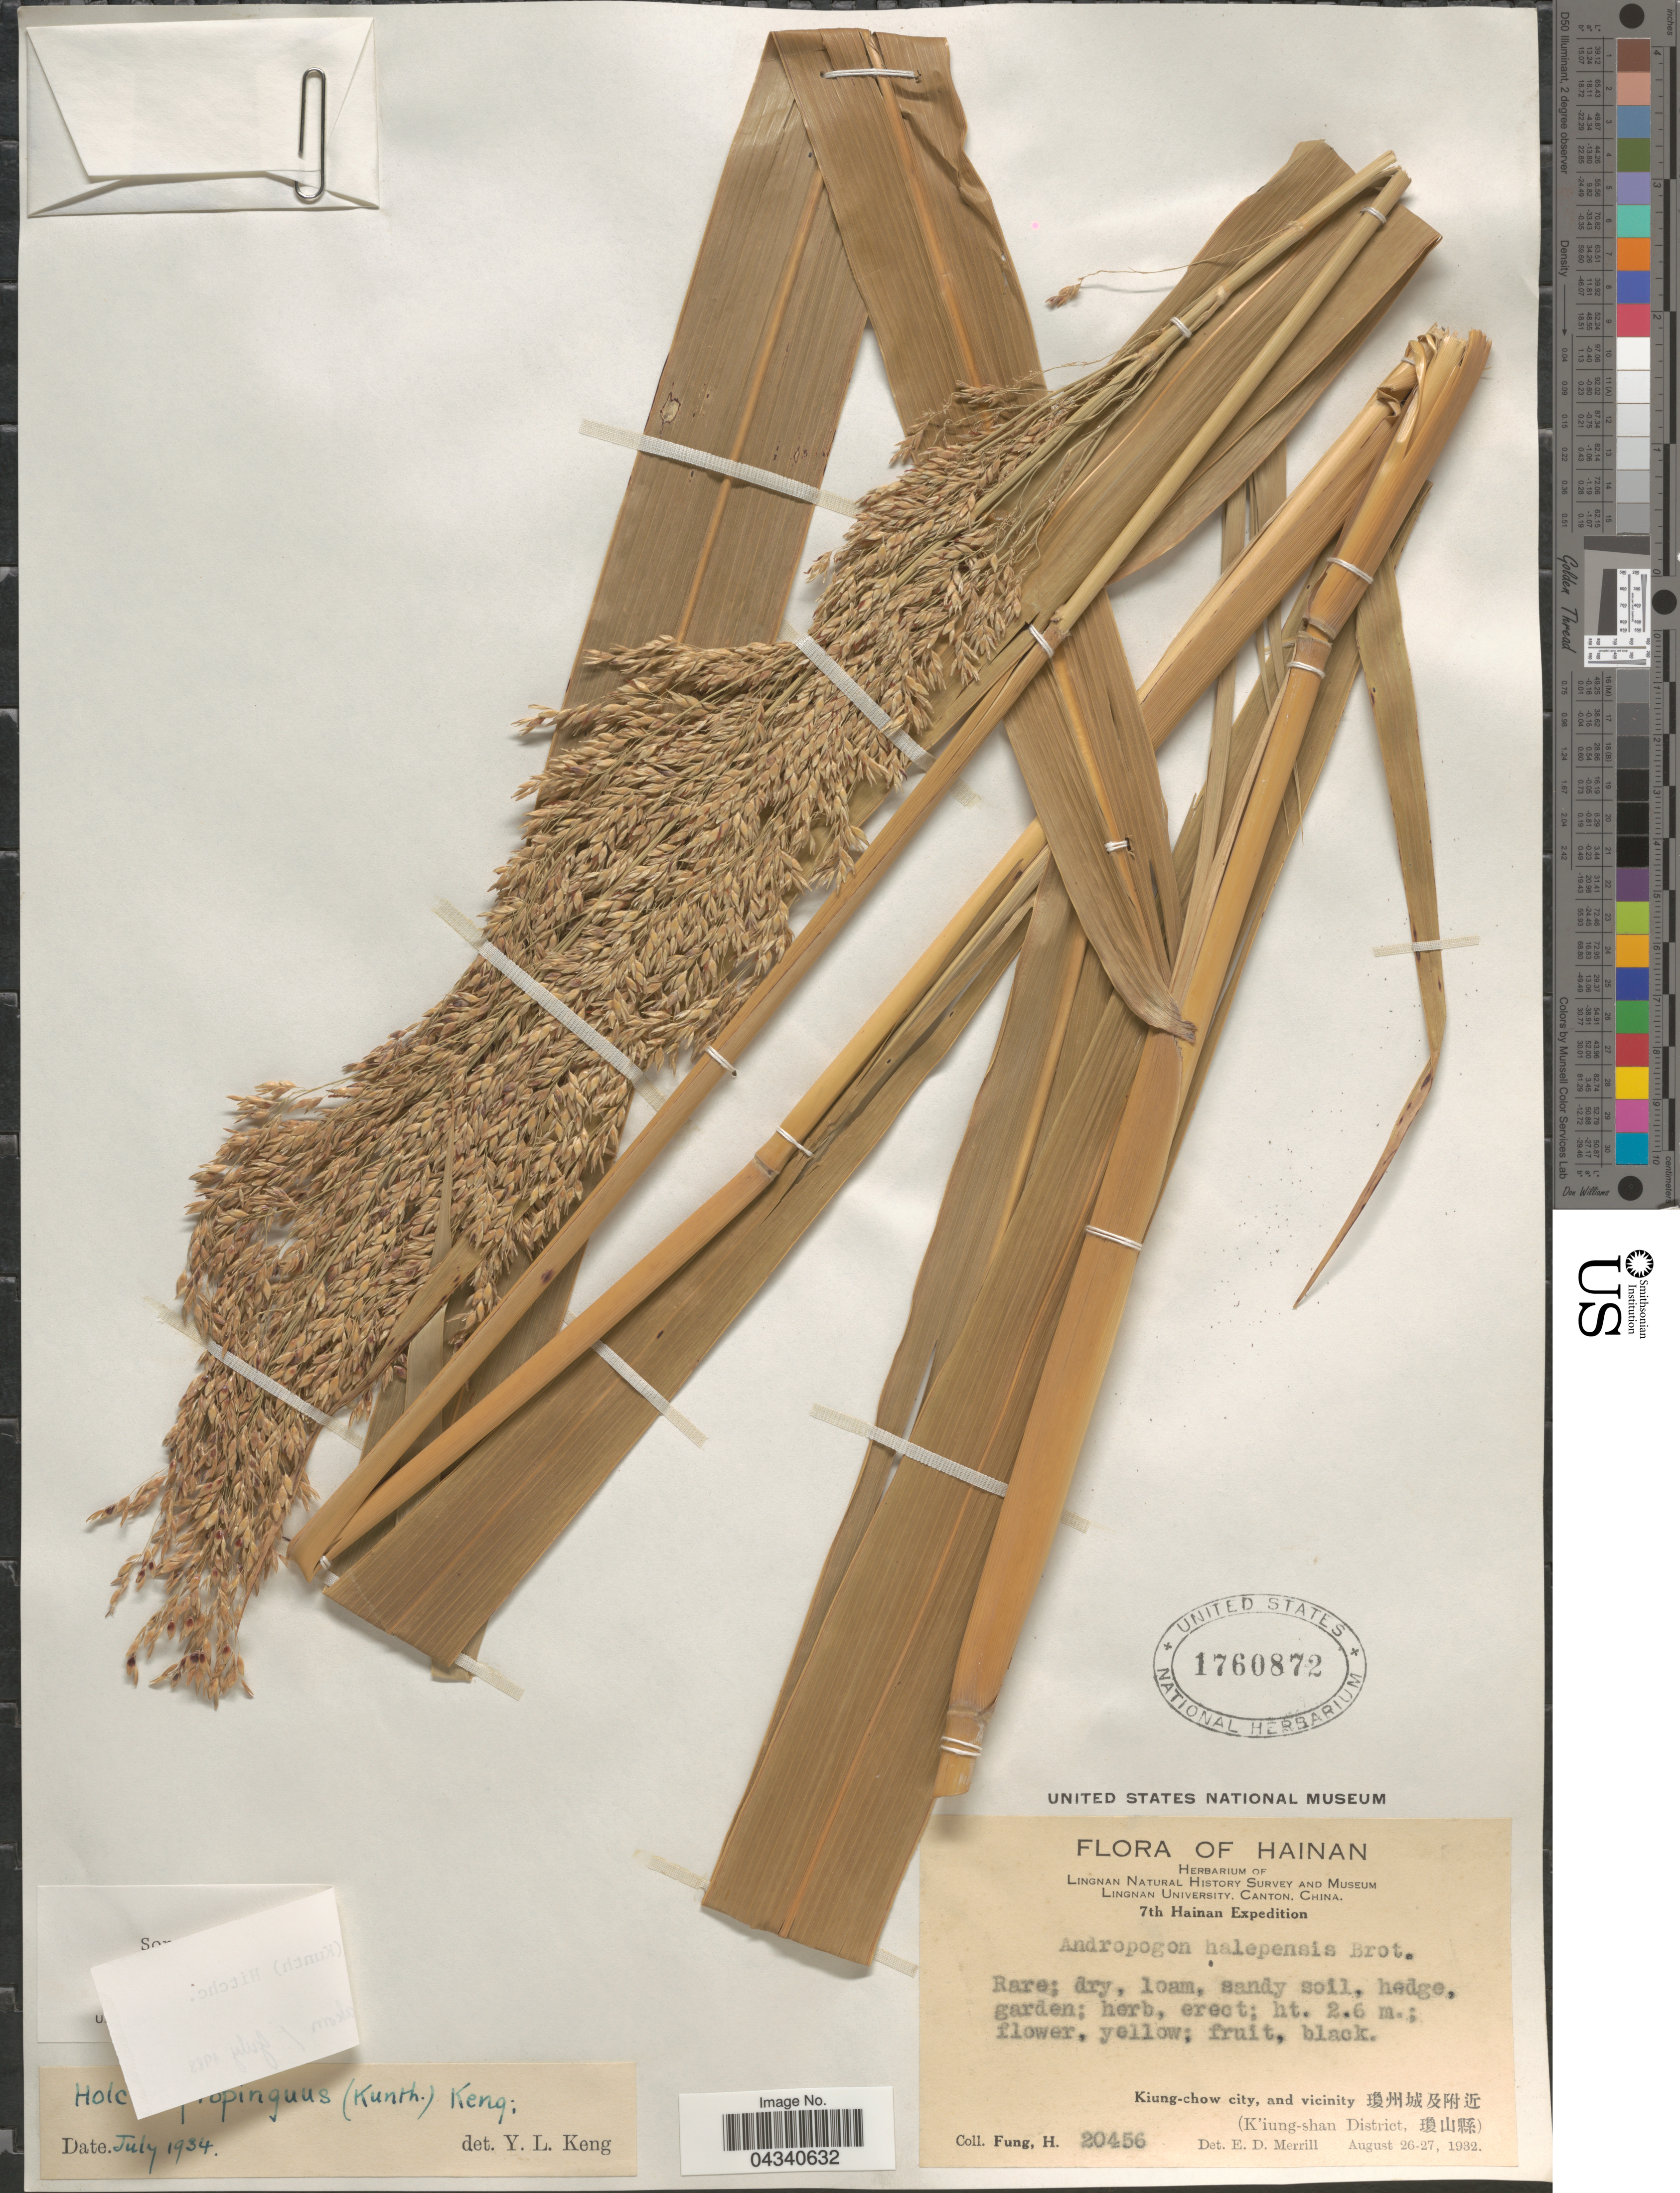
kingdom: Plantae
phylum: Tracheophyta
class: Liliopsida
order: Poales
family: Poaceae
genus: Sorghum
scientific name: Sorghum propinquum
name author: (Kunth) Hitchc.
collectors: H. Fung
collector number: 20456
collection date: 1932-08-26/1932-08-27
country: China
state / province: Hainan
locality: Lingnan Natural History Survey and Museum Lingnan University, Canton, China. 7th Hainan Expedition. Kiung-chow city, and vicinity, X. (K'iung-shan District, X).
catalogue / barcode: US 1760872